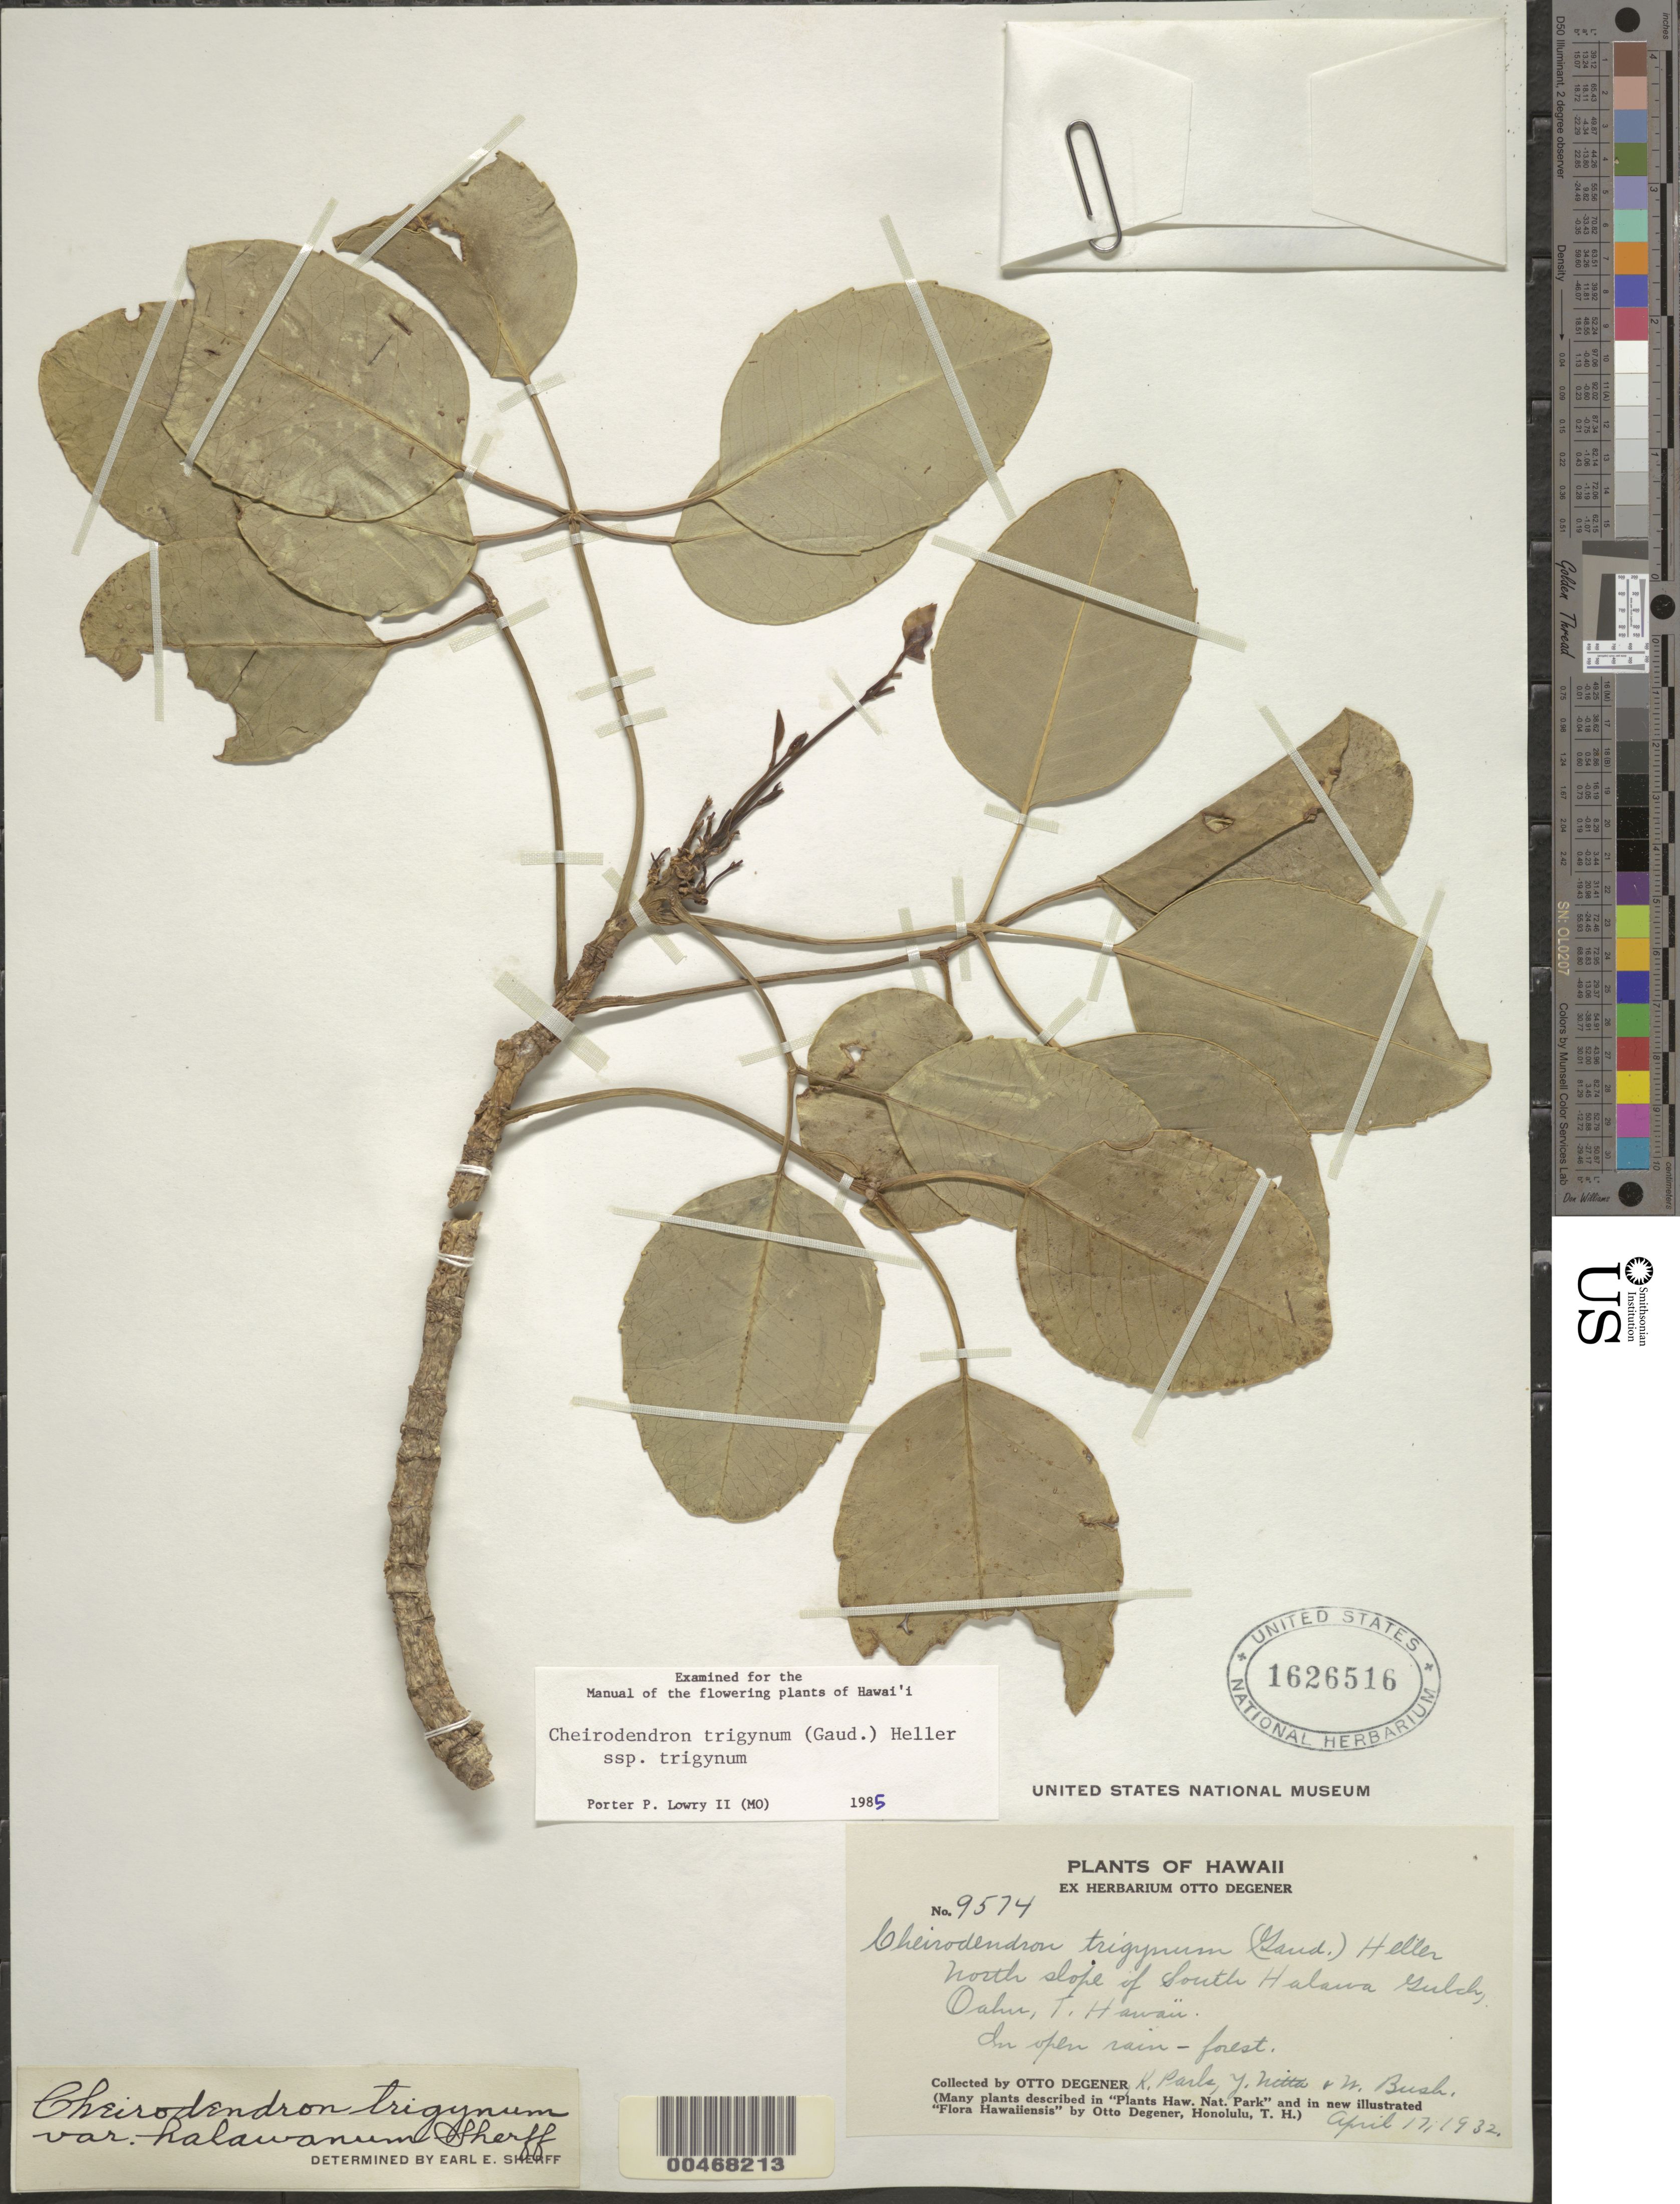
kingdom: Plantae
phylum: Tracheophyta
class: Magnoliopsida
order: Apiales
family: Araliaceae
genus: Cheirodendron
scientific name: Cheirodendron trigynum subsp. trigynum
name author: (Gaudich.) A. Heller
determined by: Lowry, P. P., (MO), Missouri Botanical Garden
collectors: O. Degener, K. Park, Y. Nitta & W. Bush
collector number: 9574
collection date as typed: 17 Apr 1932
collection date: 1932-04-17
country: United States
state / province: Hawaii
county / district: Hawaii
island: Hawaii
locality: N slope of S Halawa Gulch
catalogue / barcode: US 1626516